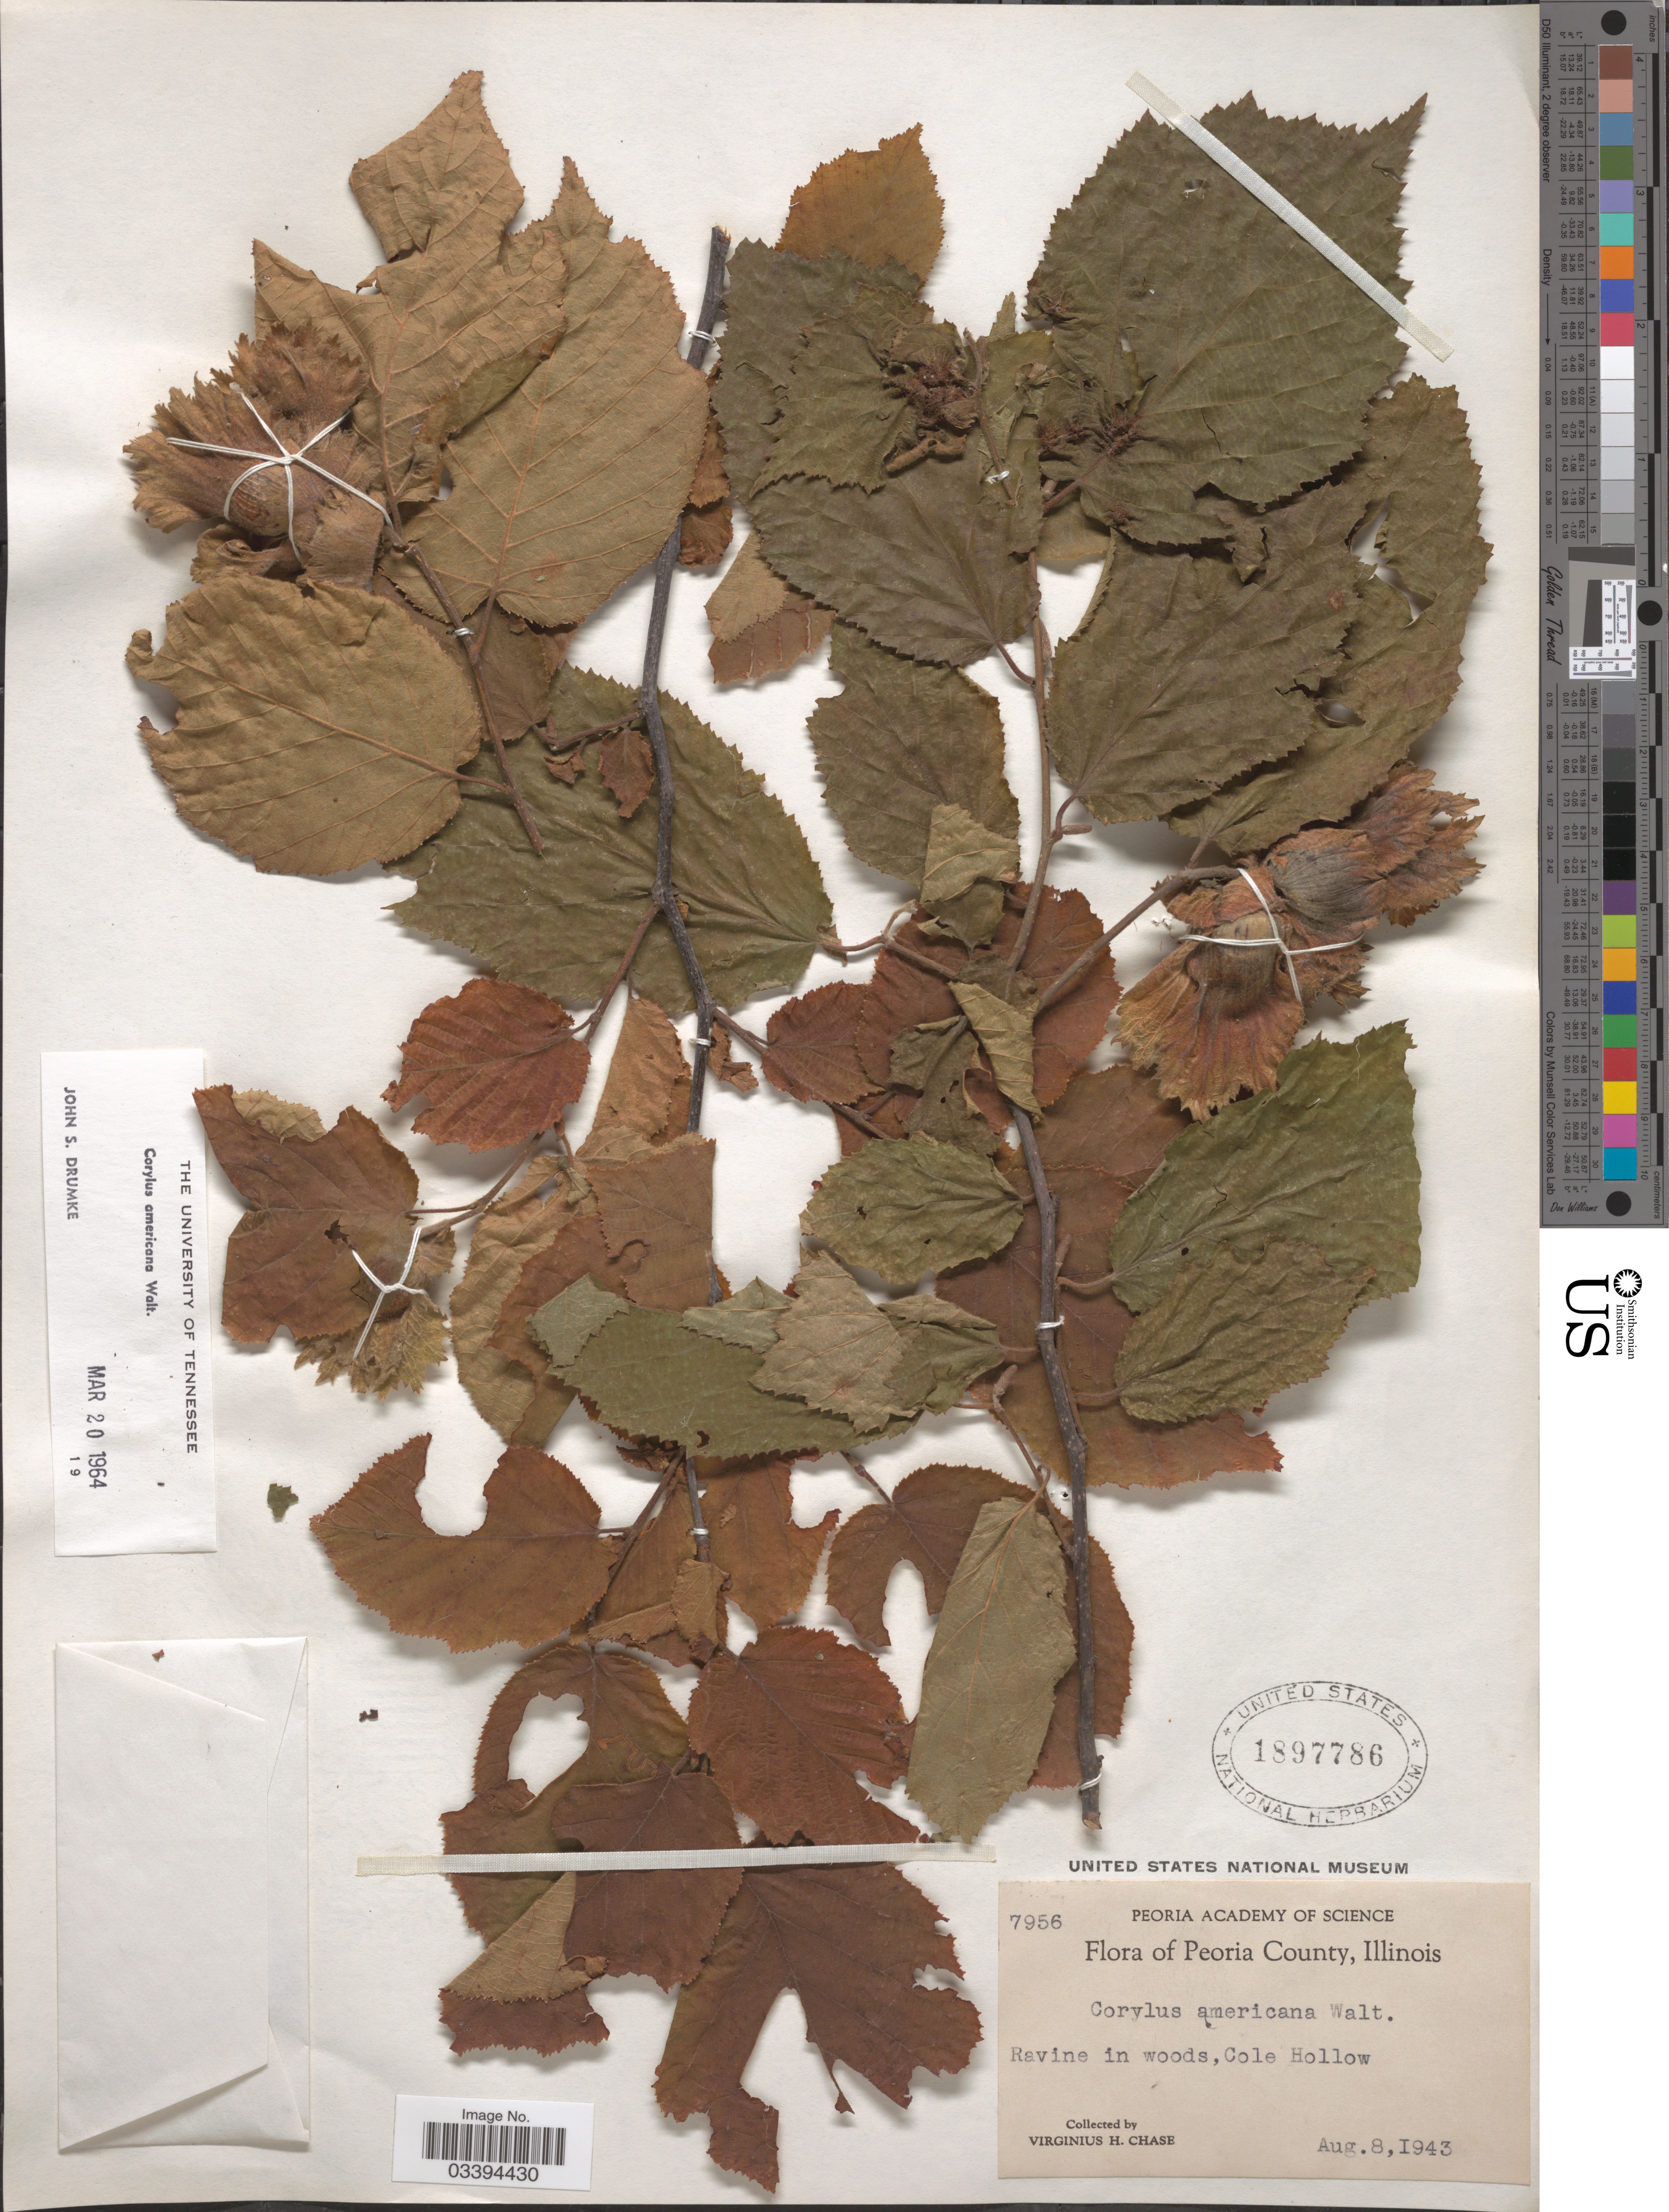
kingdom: Plantae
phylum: Tracheophyta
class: Magnoliopsida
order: Fagales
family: Betulaceae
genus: Corylus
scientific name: Corylus americana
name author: Walter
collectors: V. H. Chase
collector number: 7956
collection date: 1943-08-08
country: United States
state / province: Illinois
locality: Peoria County. Ravine in woods, Cole Hollow.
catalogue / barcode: US 1897786